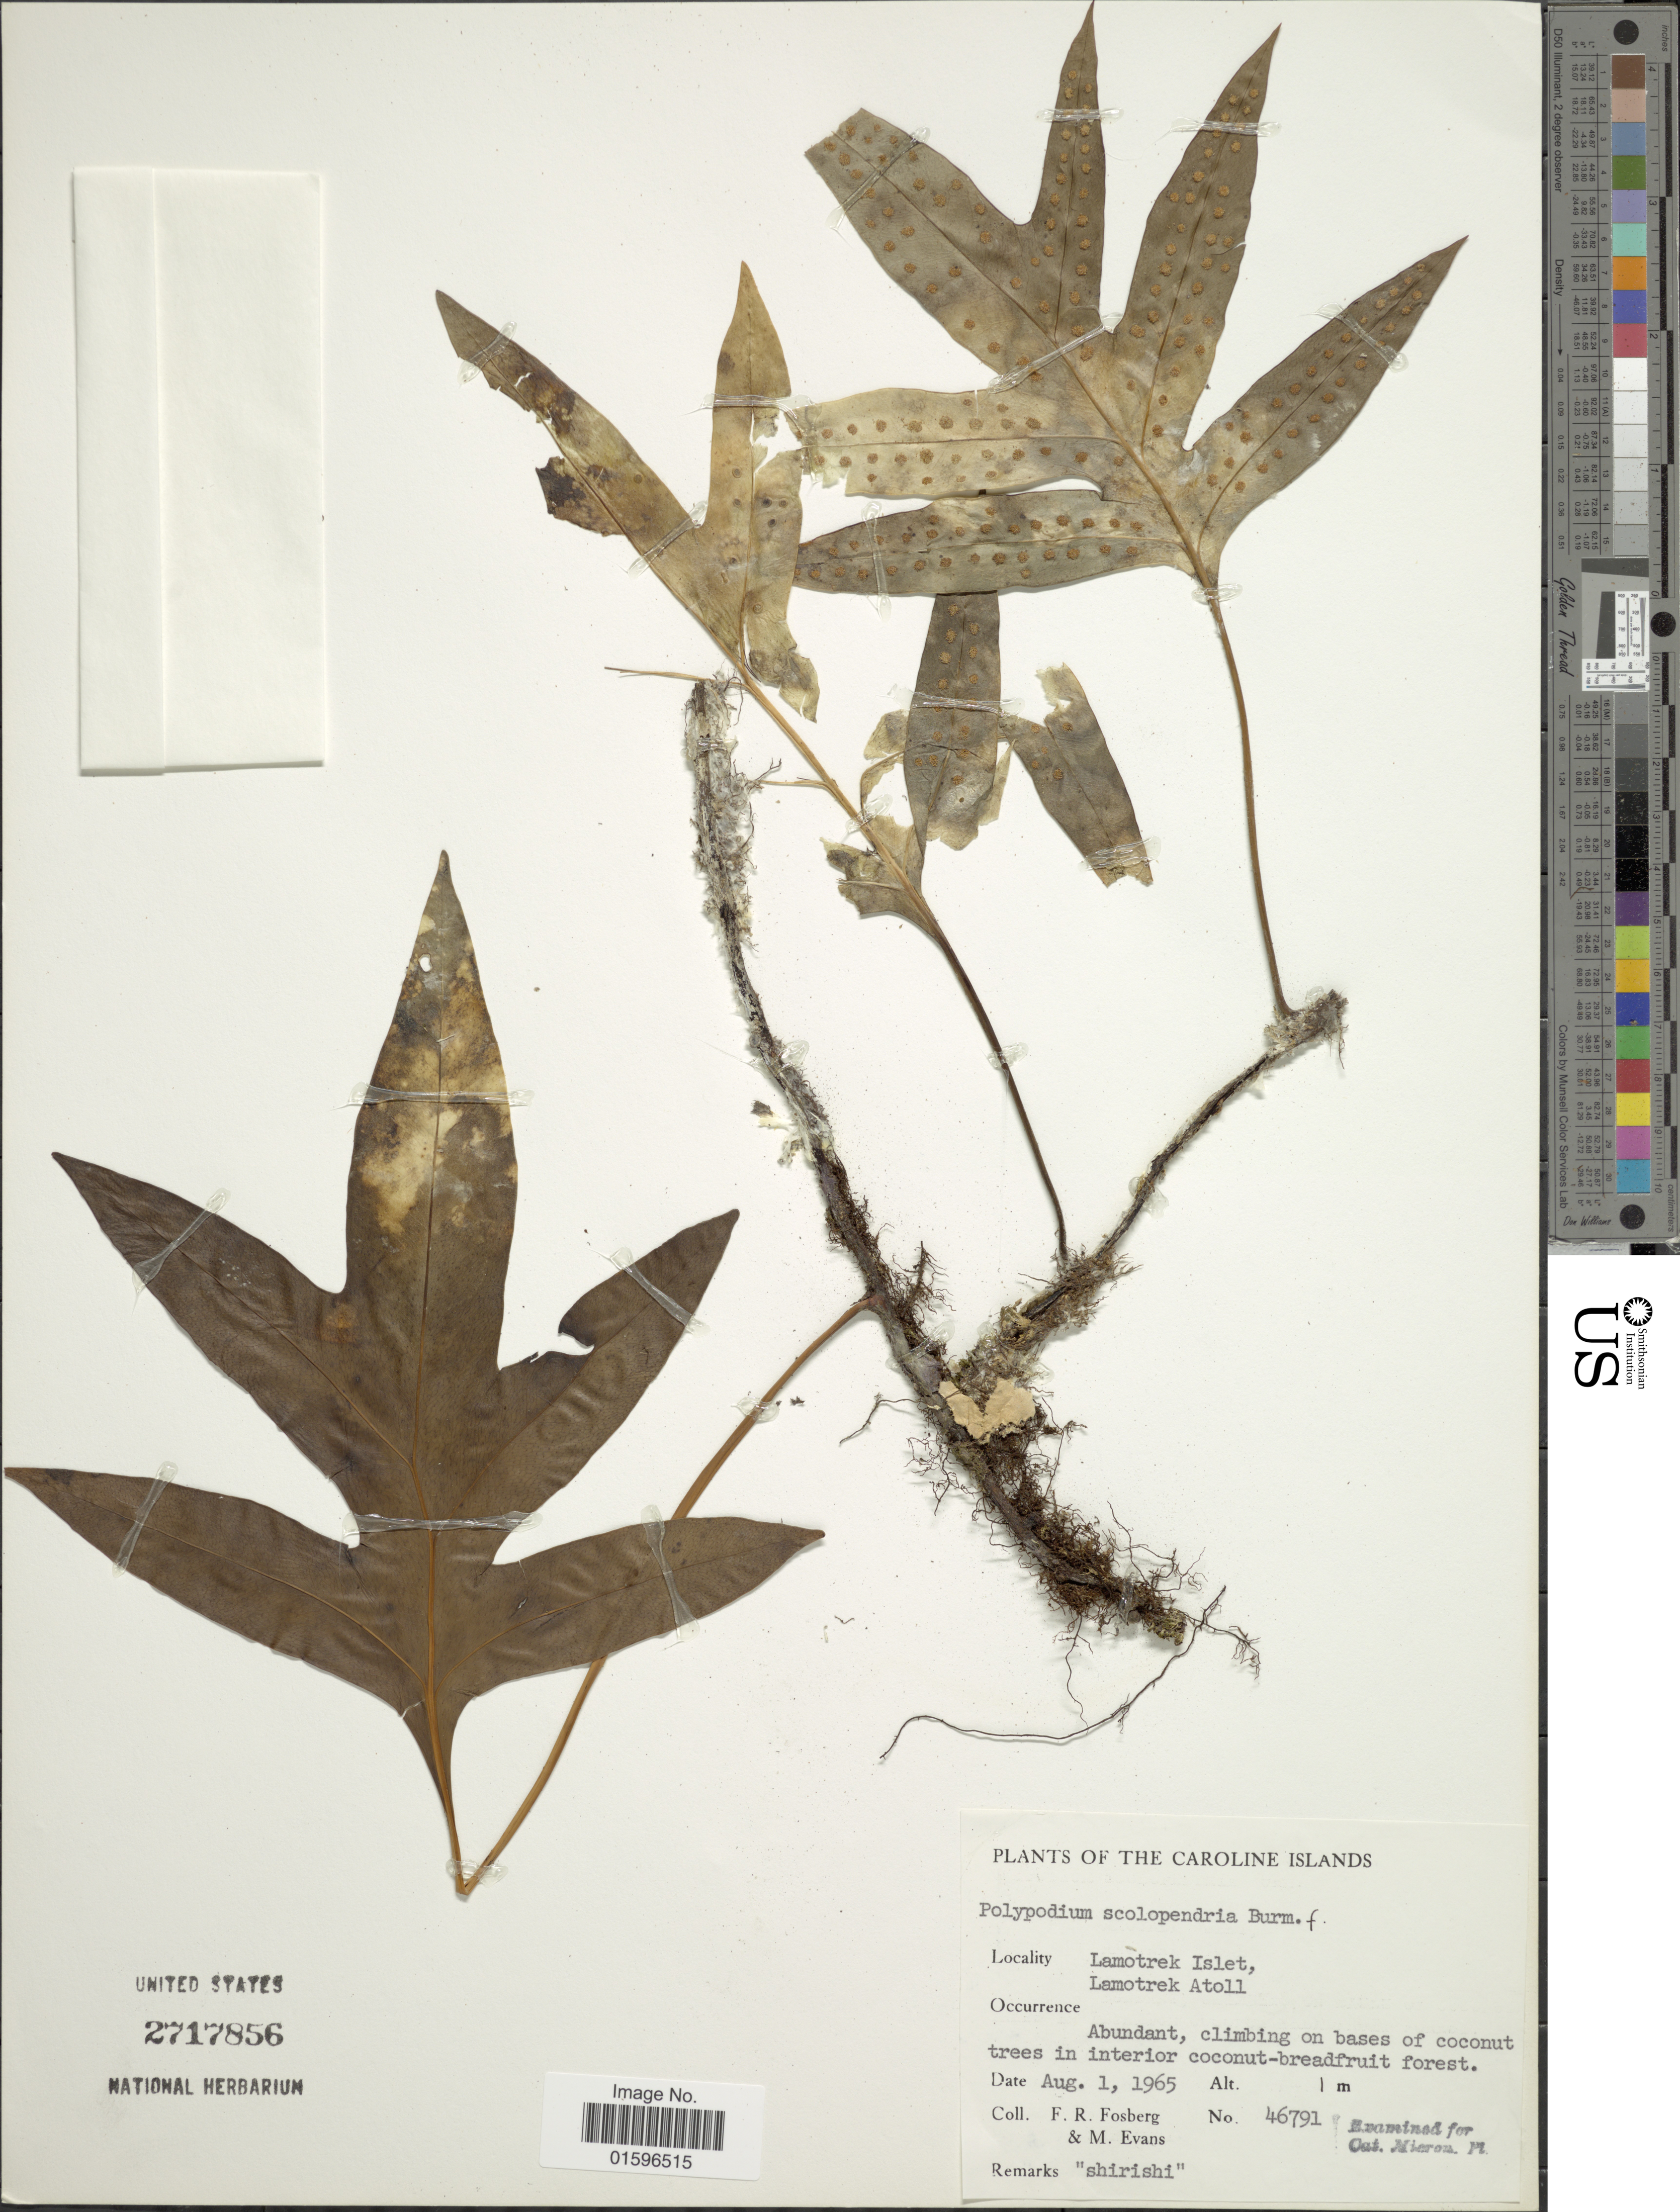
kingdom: Plantae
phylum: Tracheophyta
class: Polypodiopsida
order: Polypodiales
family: Polypodiaceae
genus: Polypodium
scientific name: Polypodium scolopendria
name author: Burm. f.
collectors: F. R. Fosberg & M. Evans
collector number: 46791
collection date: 1965-08-01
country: Micronesia, Federated States of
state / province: Yap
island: Lamotrek Atoll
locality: Carolines Islands, Lamotrek Islet, Lamotrek Atoll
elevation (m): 1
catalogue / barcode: US 2717856